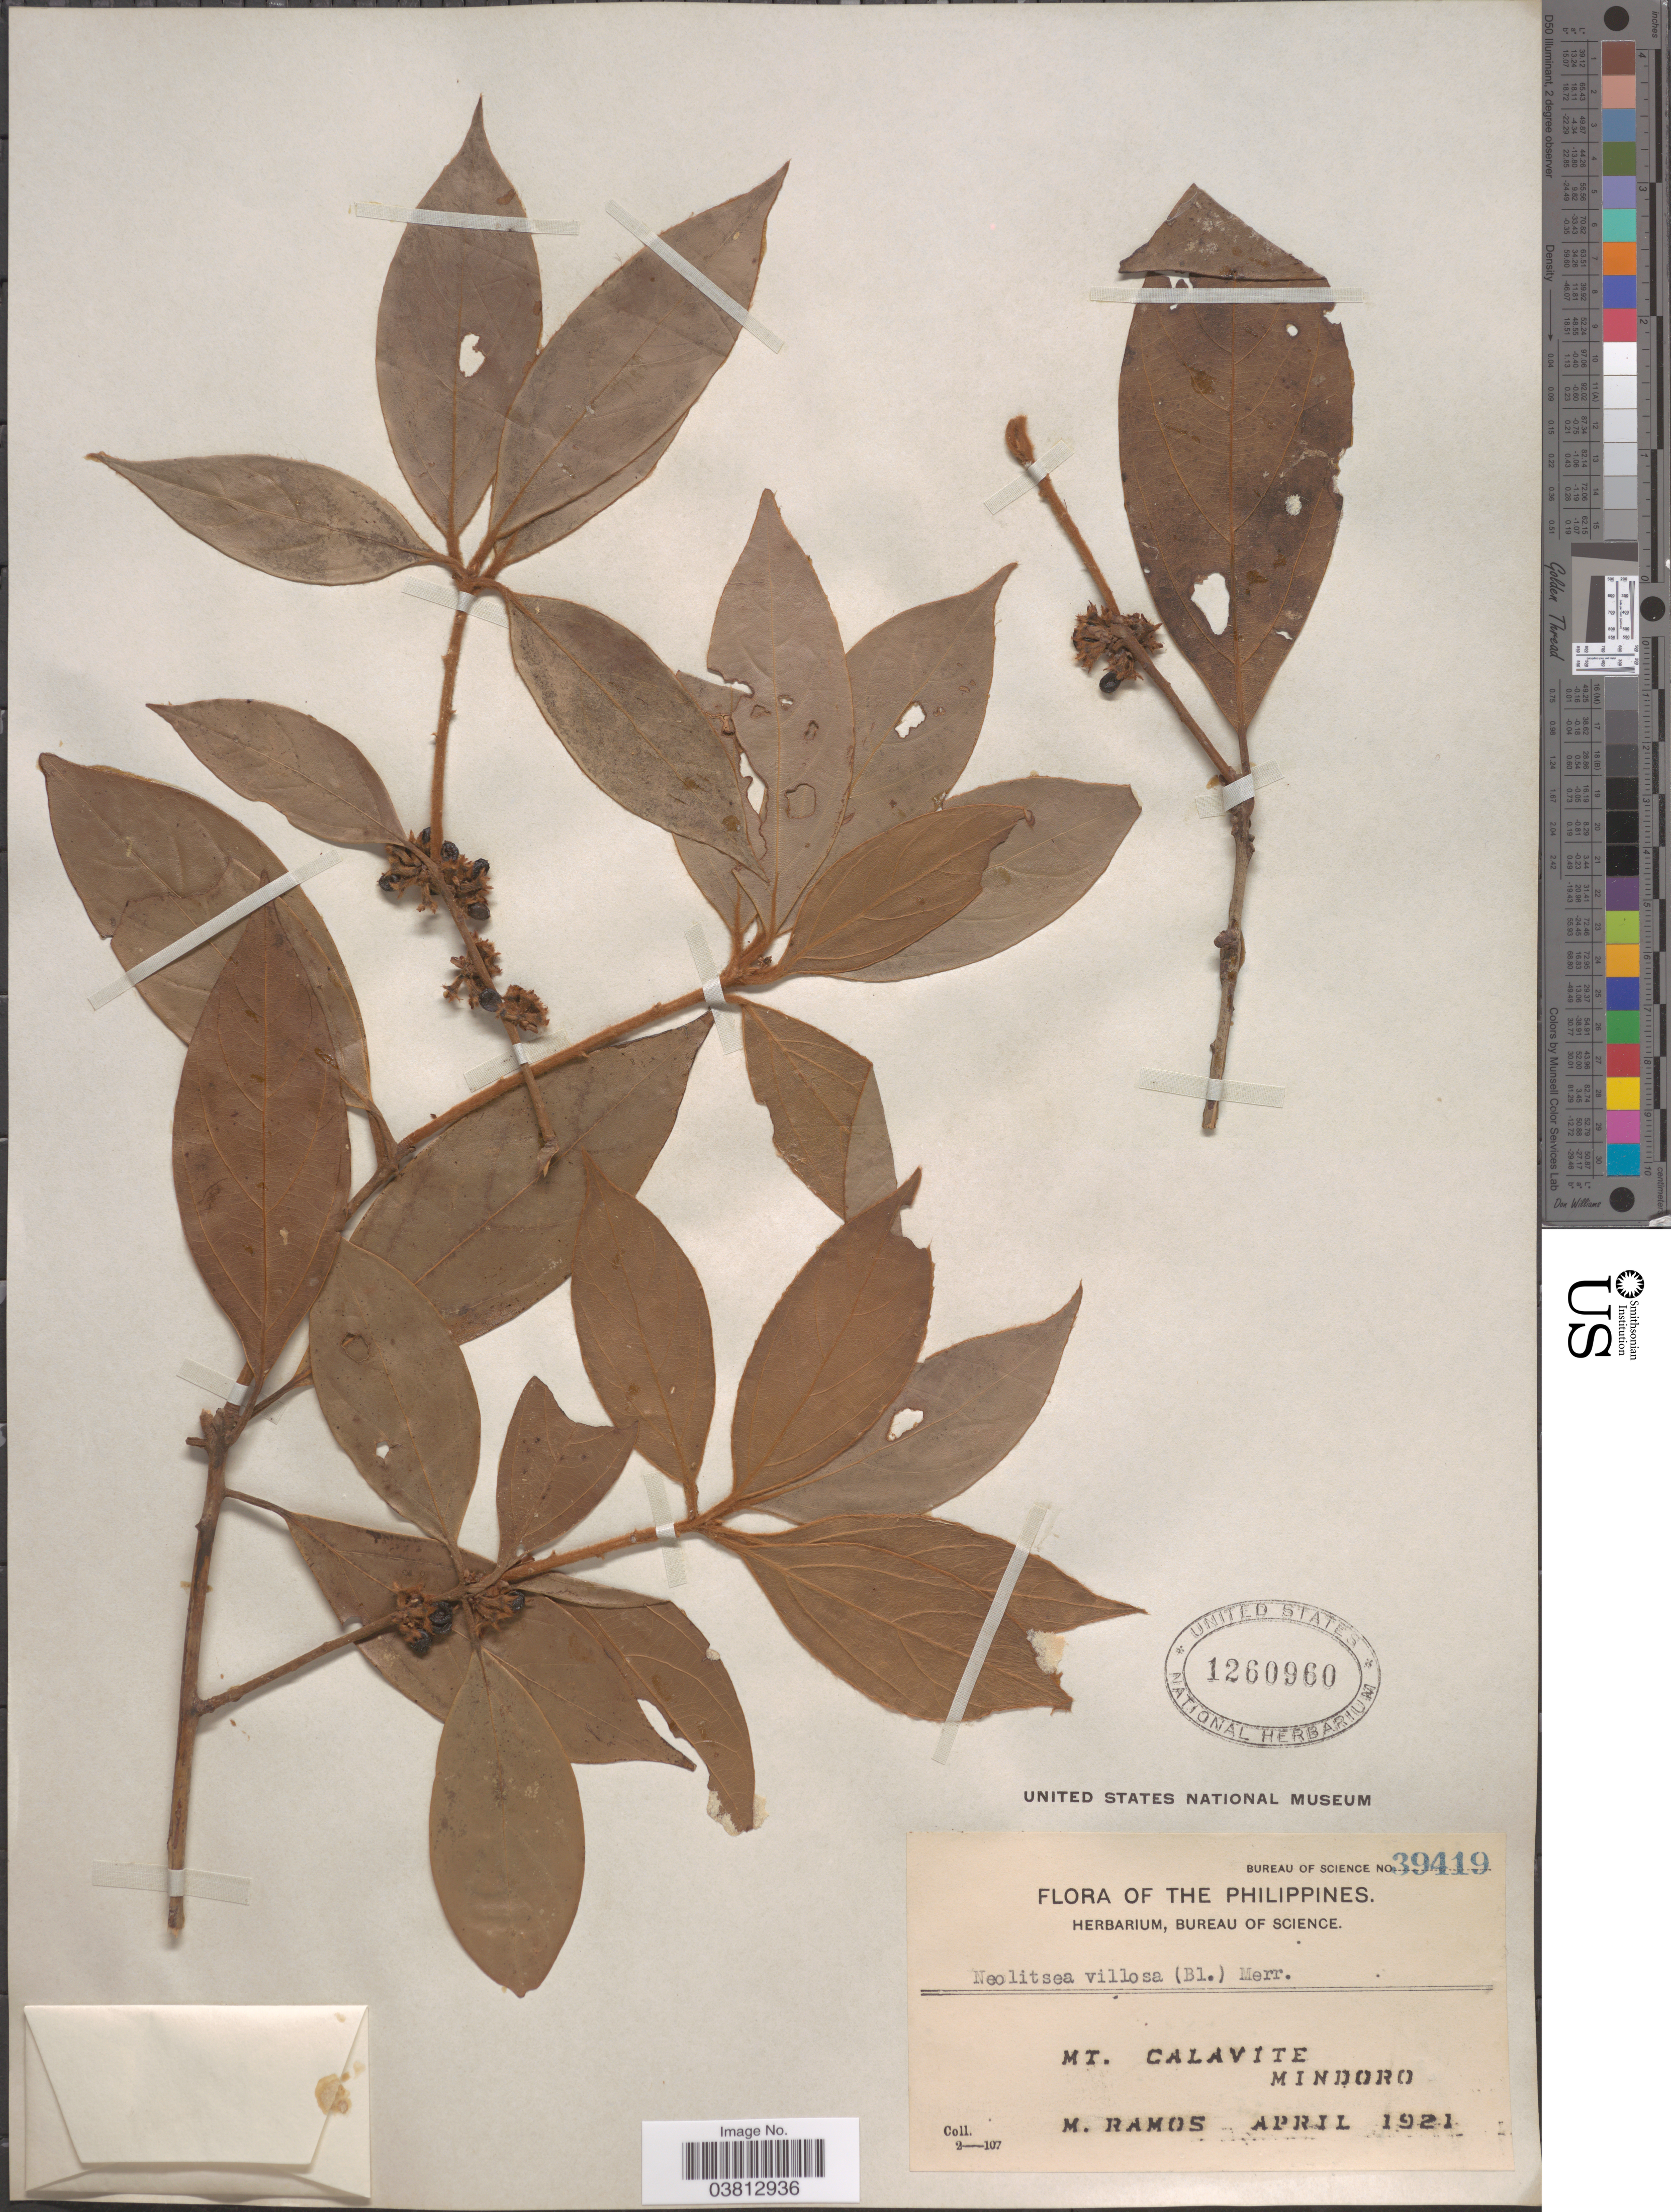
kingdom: Plantae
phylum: Tracheophyta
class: Magnoliopsida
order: Laurales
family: Lauraceae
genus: Neolitsea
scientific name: Neolitsea villosa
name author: (Blume) Merr.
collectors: M. Ramos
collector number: Bureau of Science 39419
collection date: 1921-04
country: Philippines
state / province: Mimaropa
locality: Mt. Calavite. Mindoro.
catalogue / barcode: US 1260960